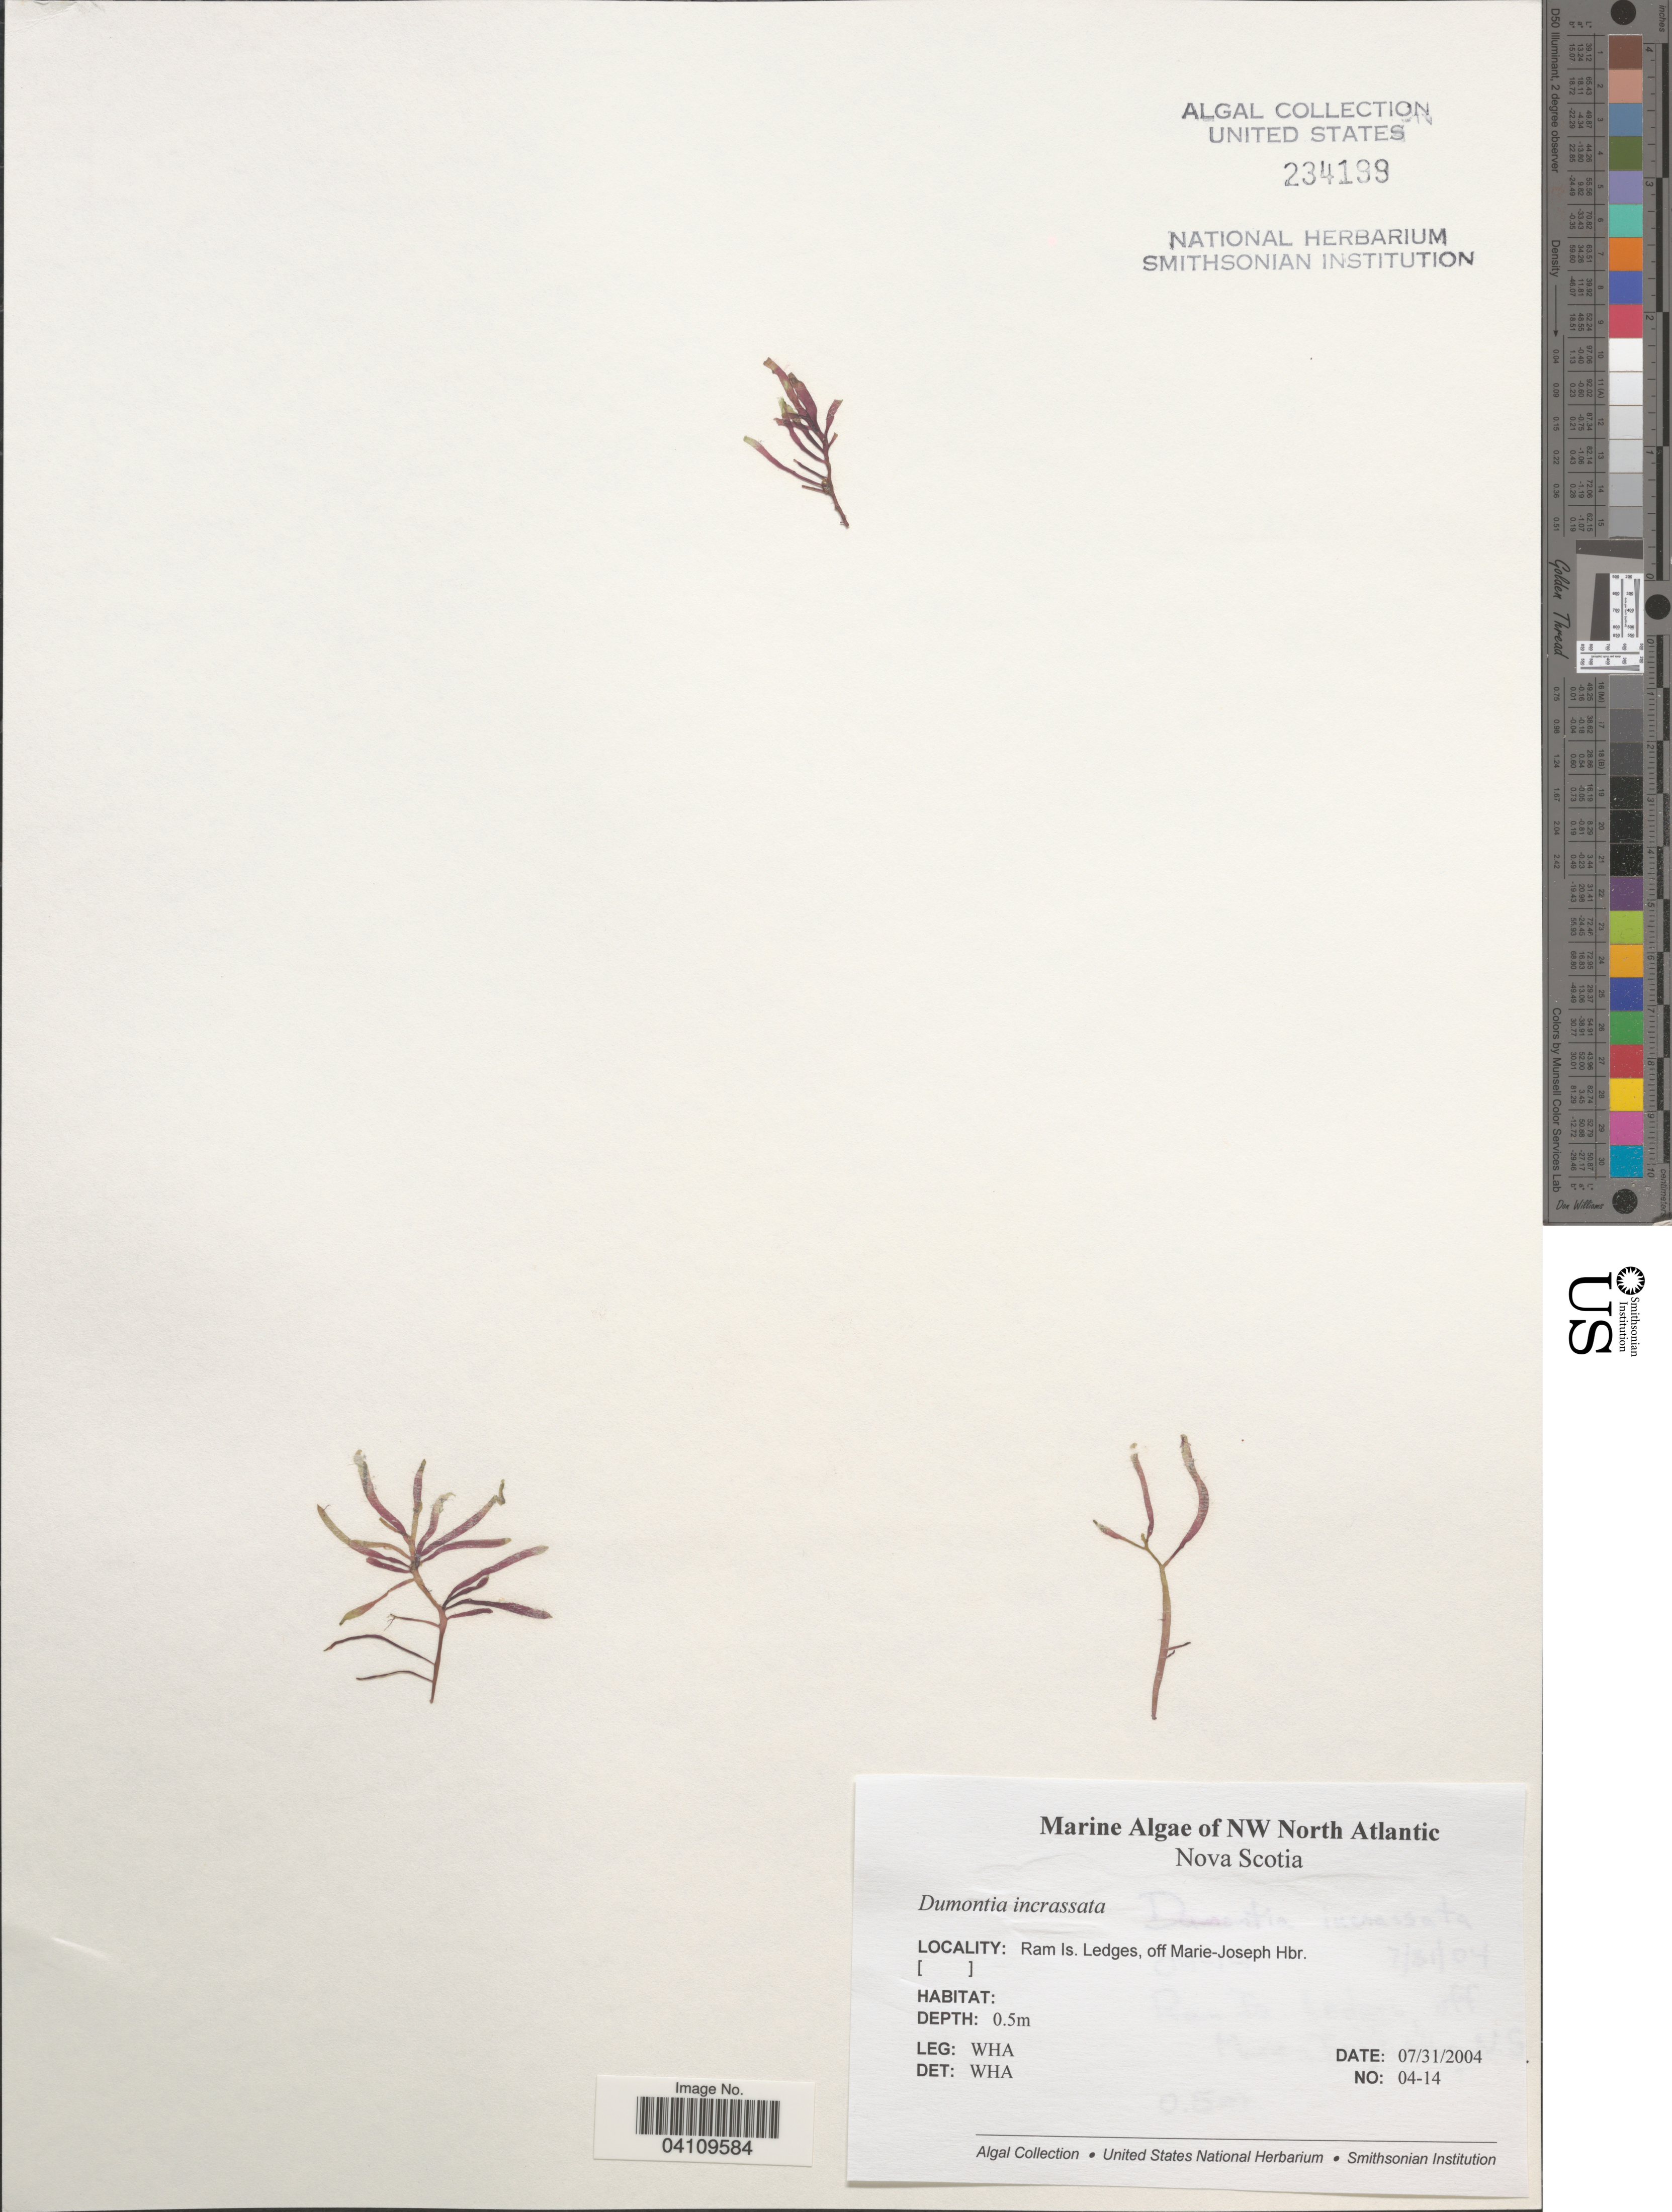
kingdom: Plantae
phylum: Rhodophyta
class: Florideophyceae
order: Gigartinales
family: Dumontiaceae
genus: Dumontia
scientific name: Dumontia contorta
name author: (S.G. Gmel.) Rupr.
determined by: Algae name updating Project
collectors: W. H. Adey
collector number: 04-14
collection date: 2004-07-31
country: Canada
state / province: Nova Scotia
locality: NW North Atlantic. Ram Is. Ledges, off Marie-Joseph Hbr.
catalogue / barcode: US 234199